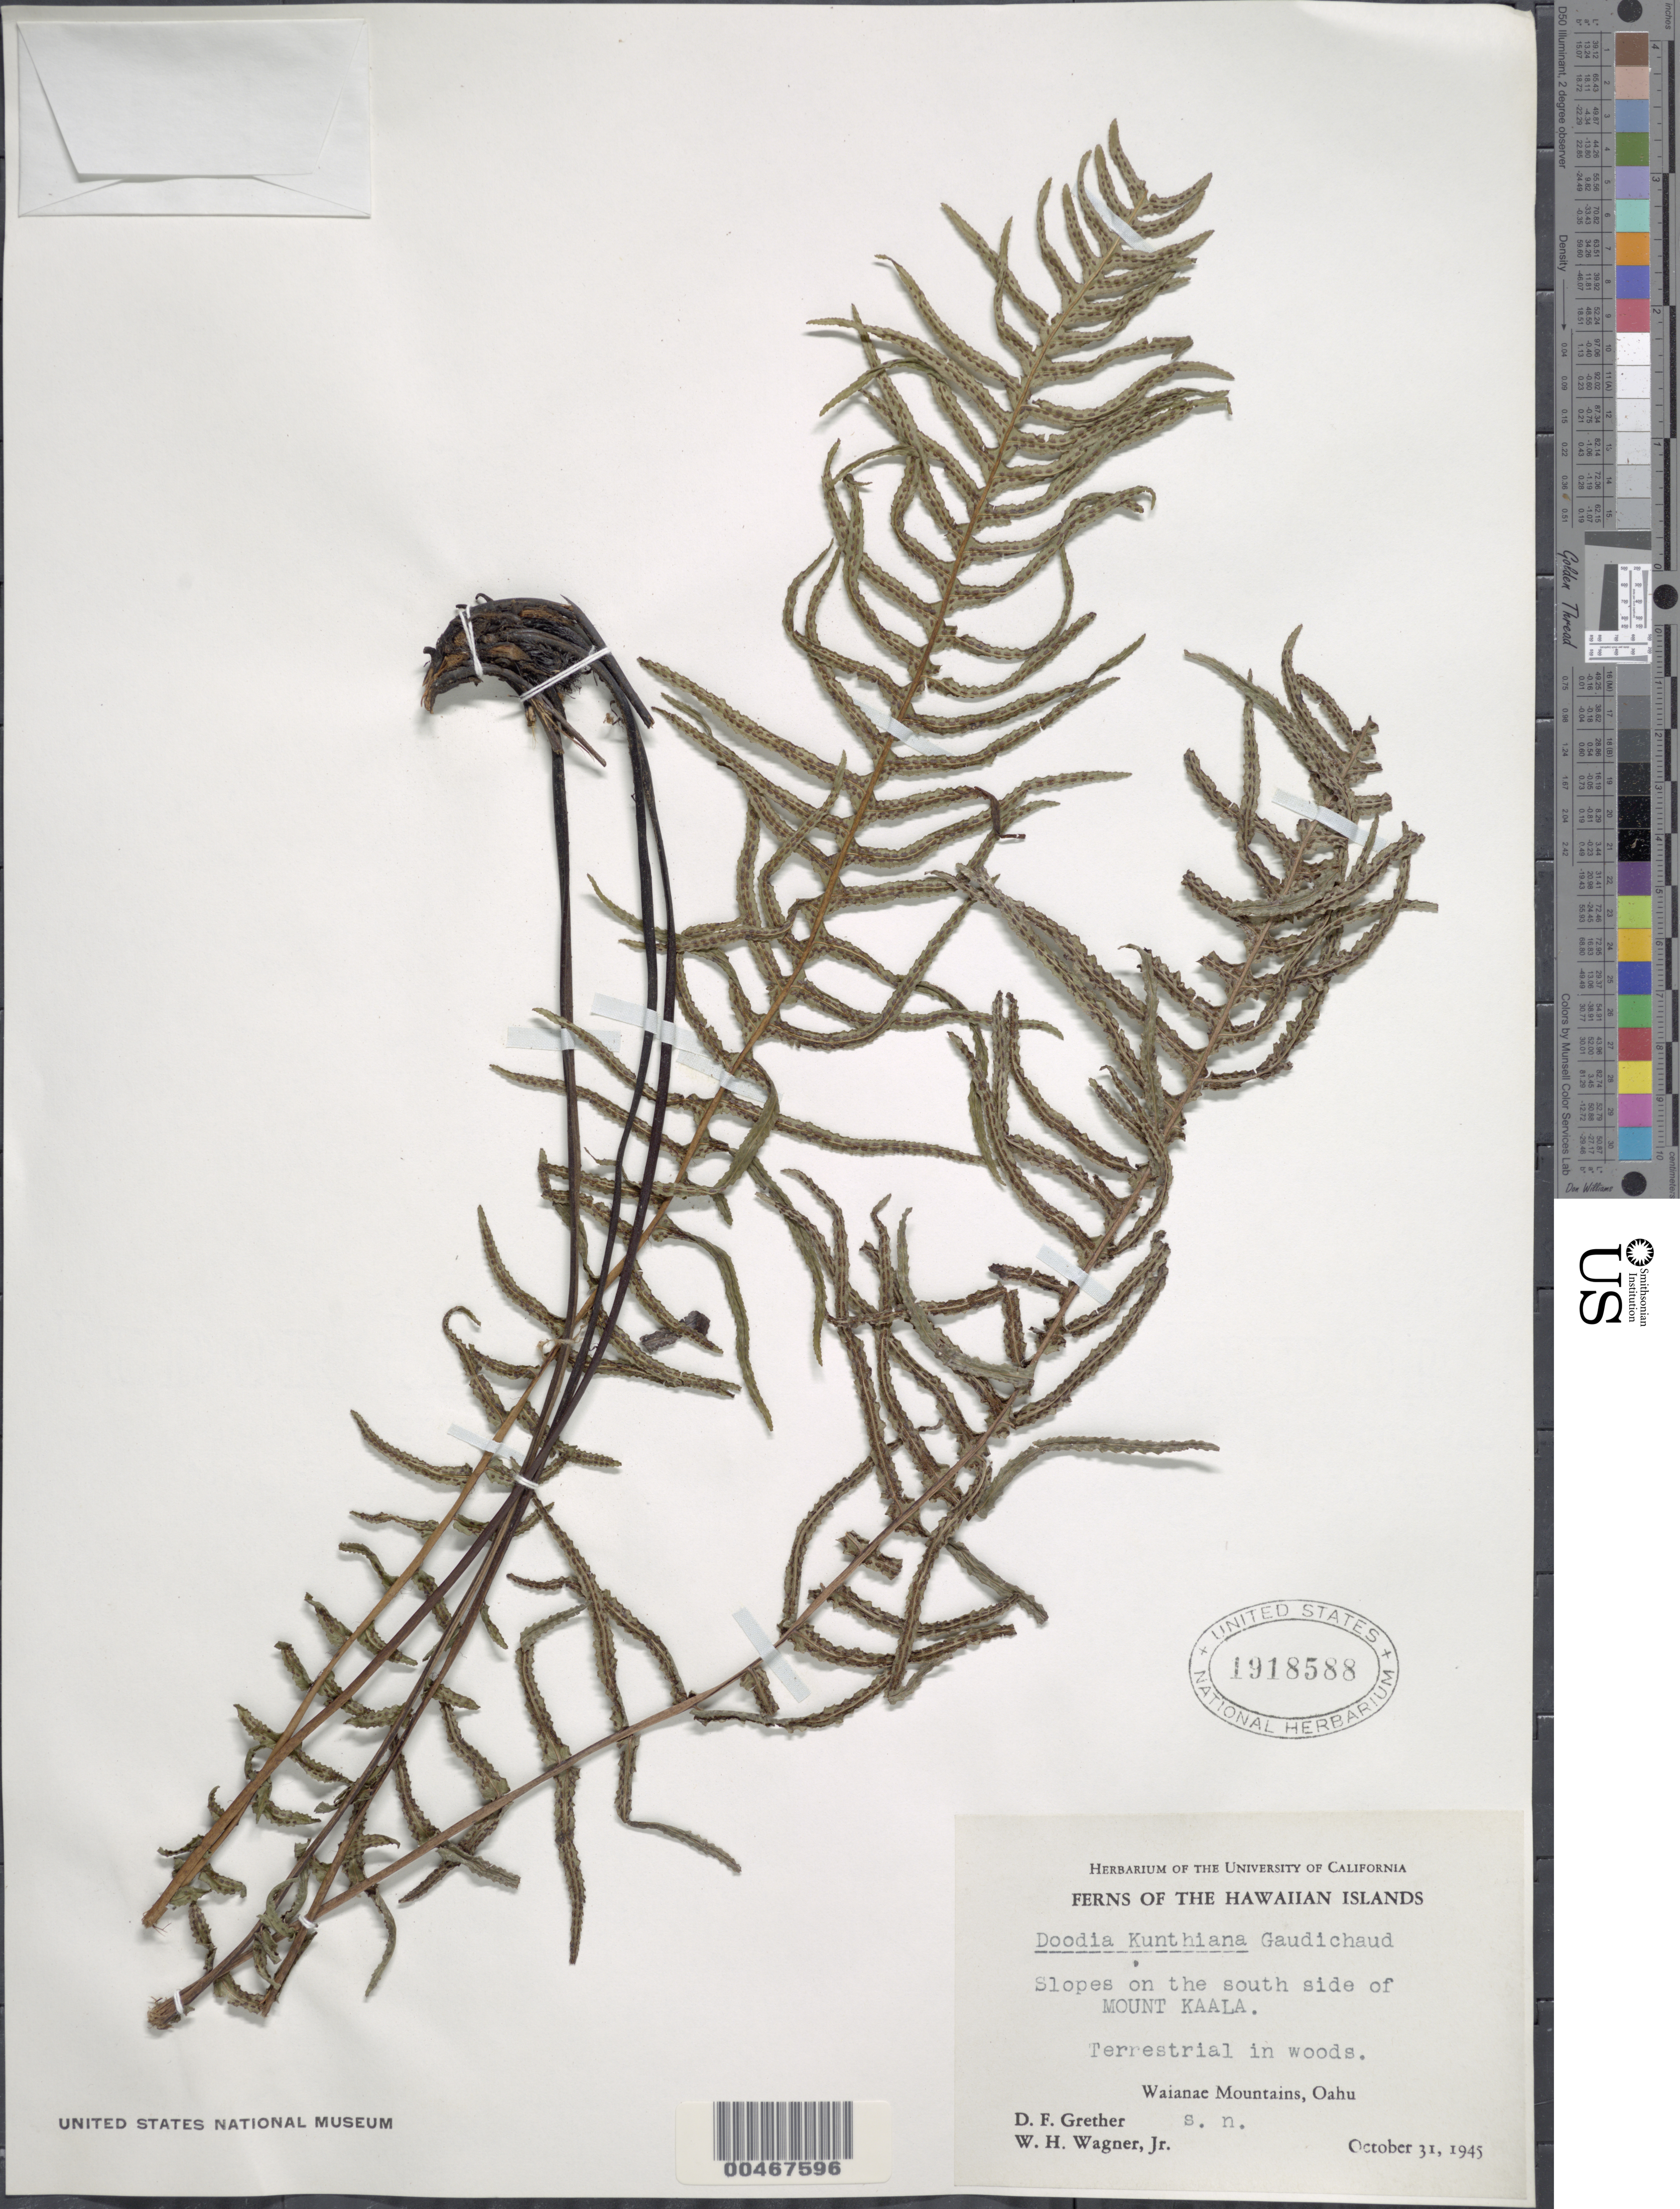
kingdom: Plantae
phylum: Tracheophyta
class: Polypodiopsida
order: Polypodiales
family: Blechnaceae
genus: Doodia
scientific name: Doodia kunthiana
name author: Gaudich.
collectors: D. F. Grether & W. H. Wagner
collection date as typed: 31 Oct 1945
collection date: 1945-10-31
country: United States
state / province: Hawaii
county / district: Honolulu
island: Oahu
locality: Slopes on the S side of Mt. Kaala, Waianae Mts.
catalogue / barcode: US 1918588